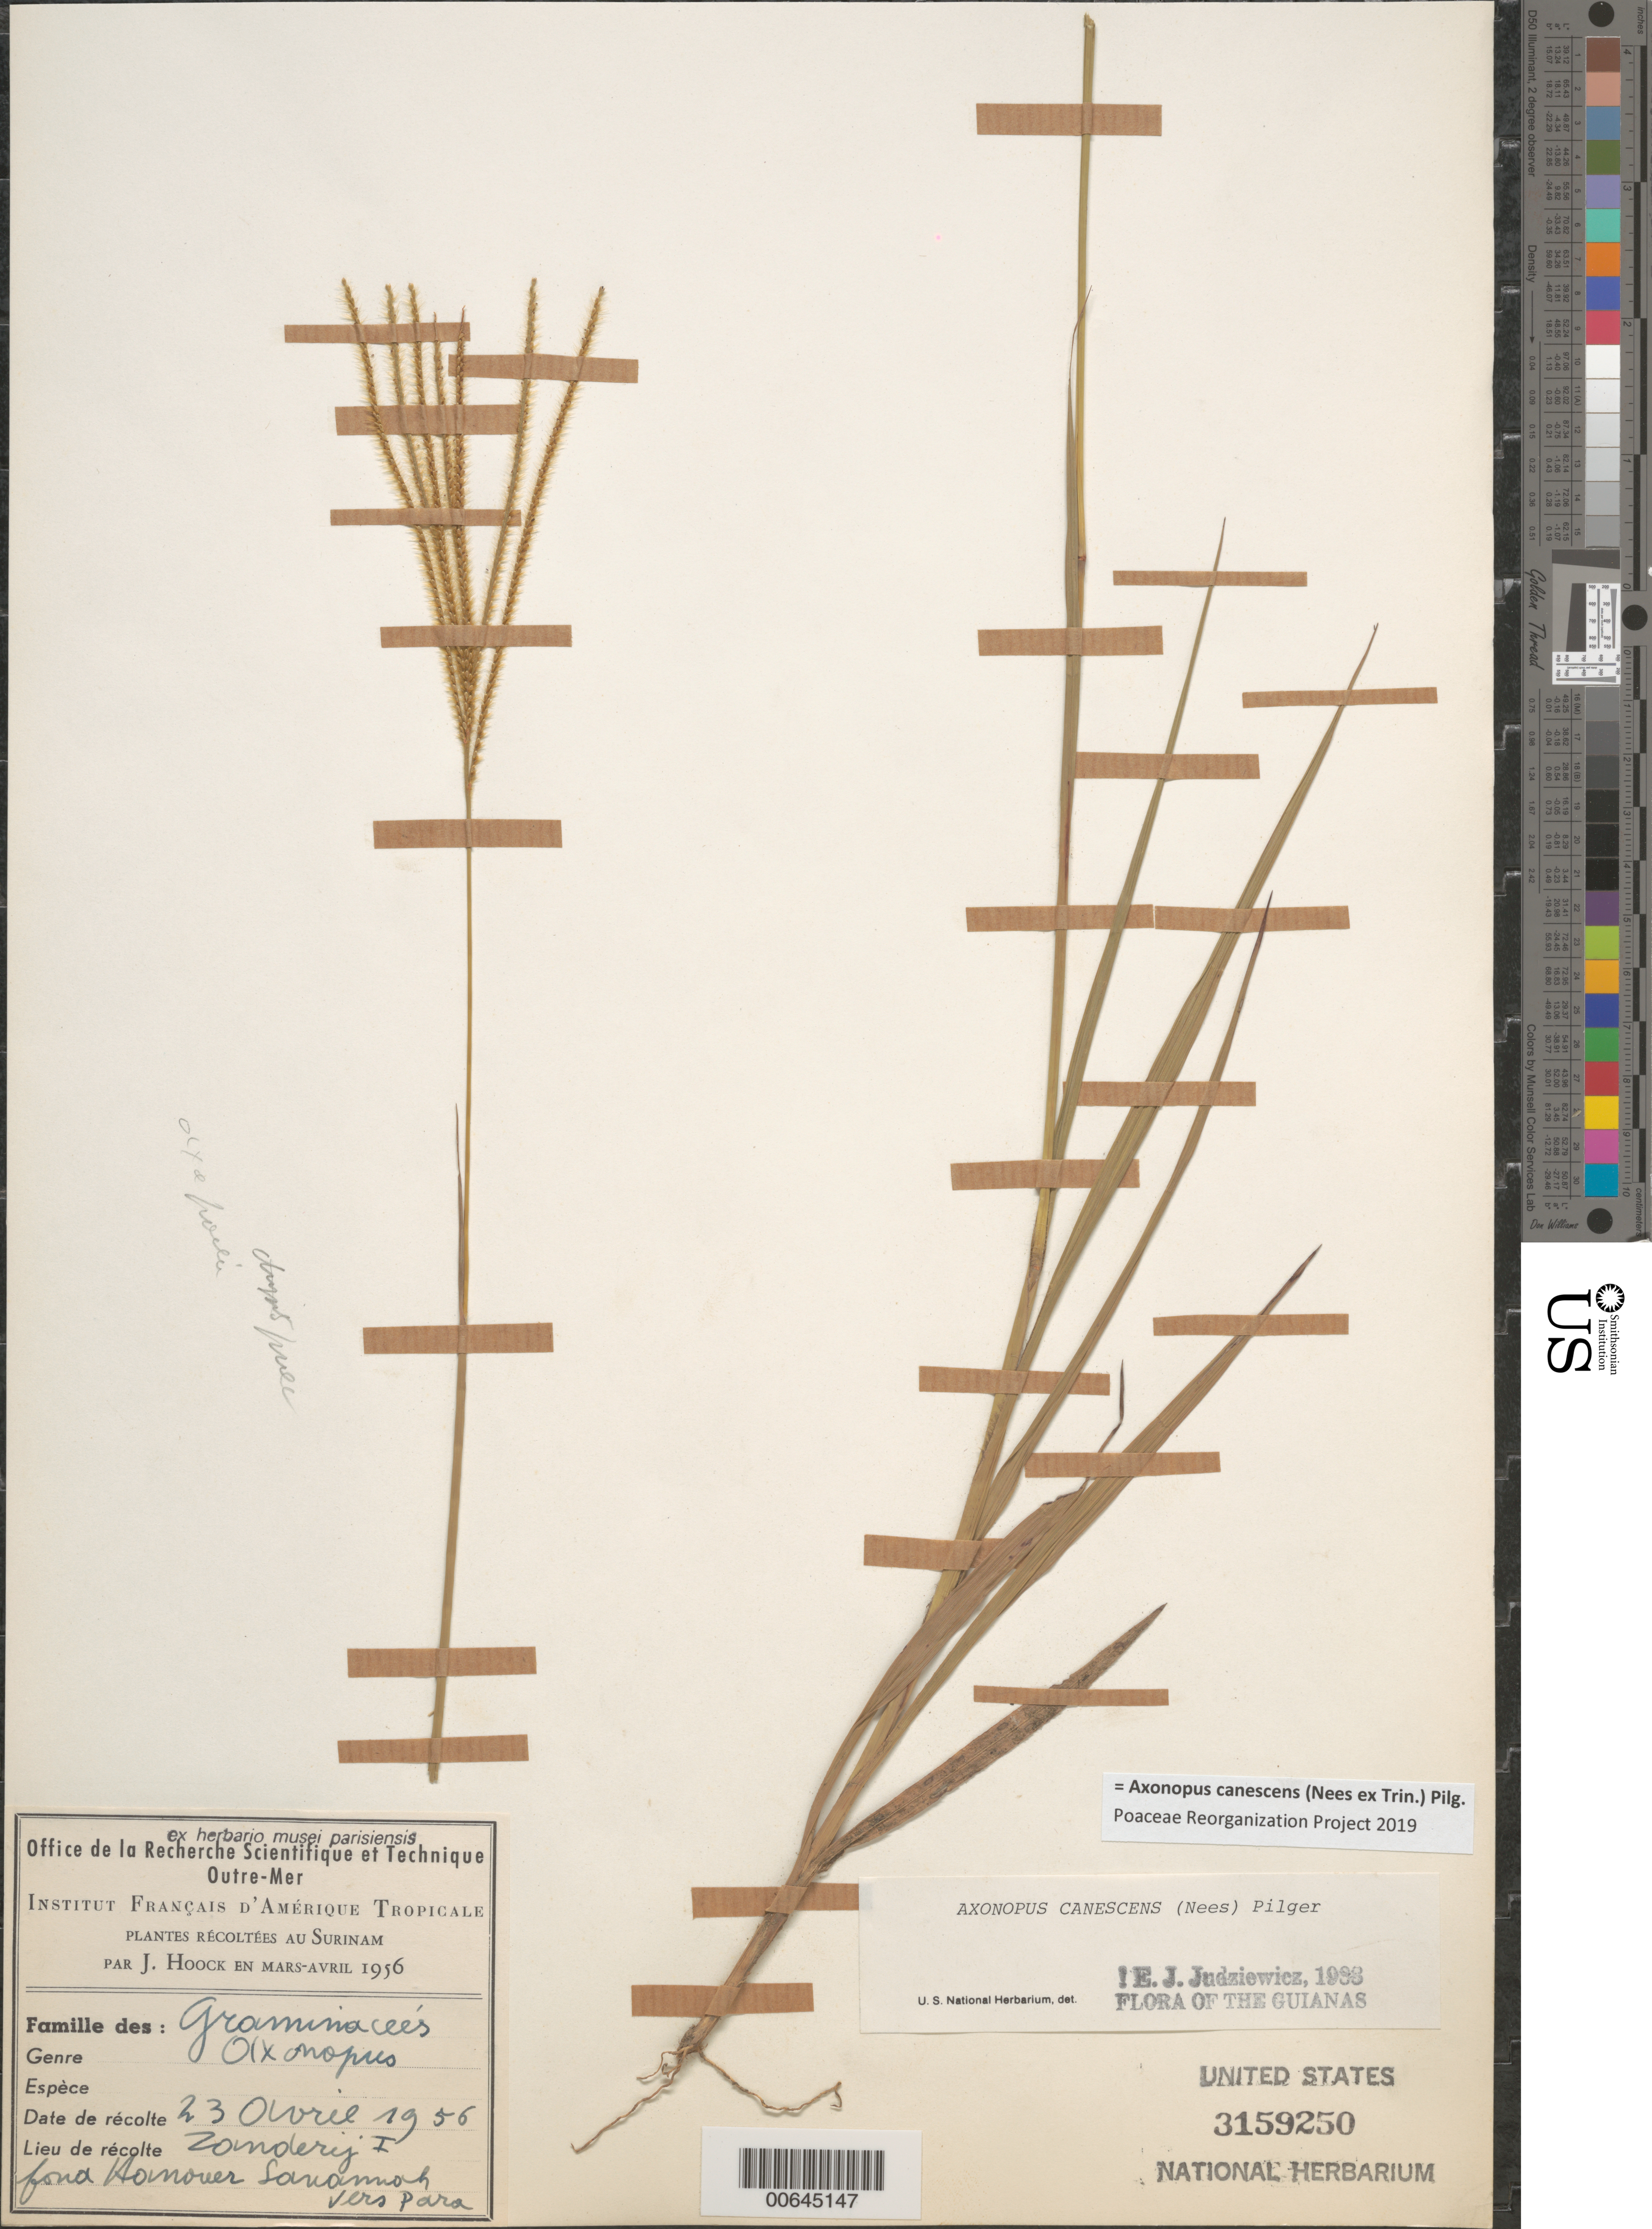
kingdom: Plantae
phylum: Tracheophyta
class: Liliopsida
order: Poales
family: Poaceae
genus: Axonopus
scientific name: Axonopus canescens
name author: (Nees ex Trin.) Pilg.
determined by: Judziewicz, E. J.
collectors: J. Hoock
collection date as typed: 23-Apr-56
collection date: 1956-04-23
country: Suriname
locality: Zanderij I, fond Honover Savanna, vers Para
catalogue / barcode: US 3159250